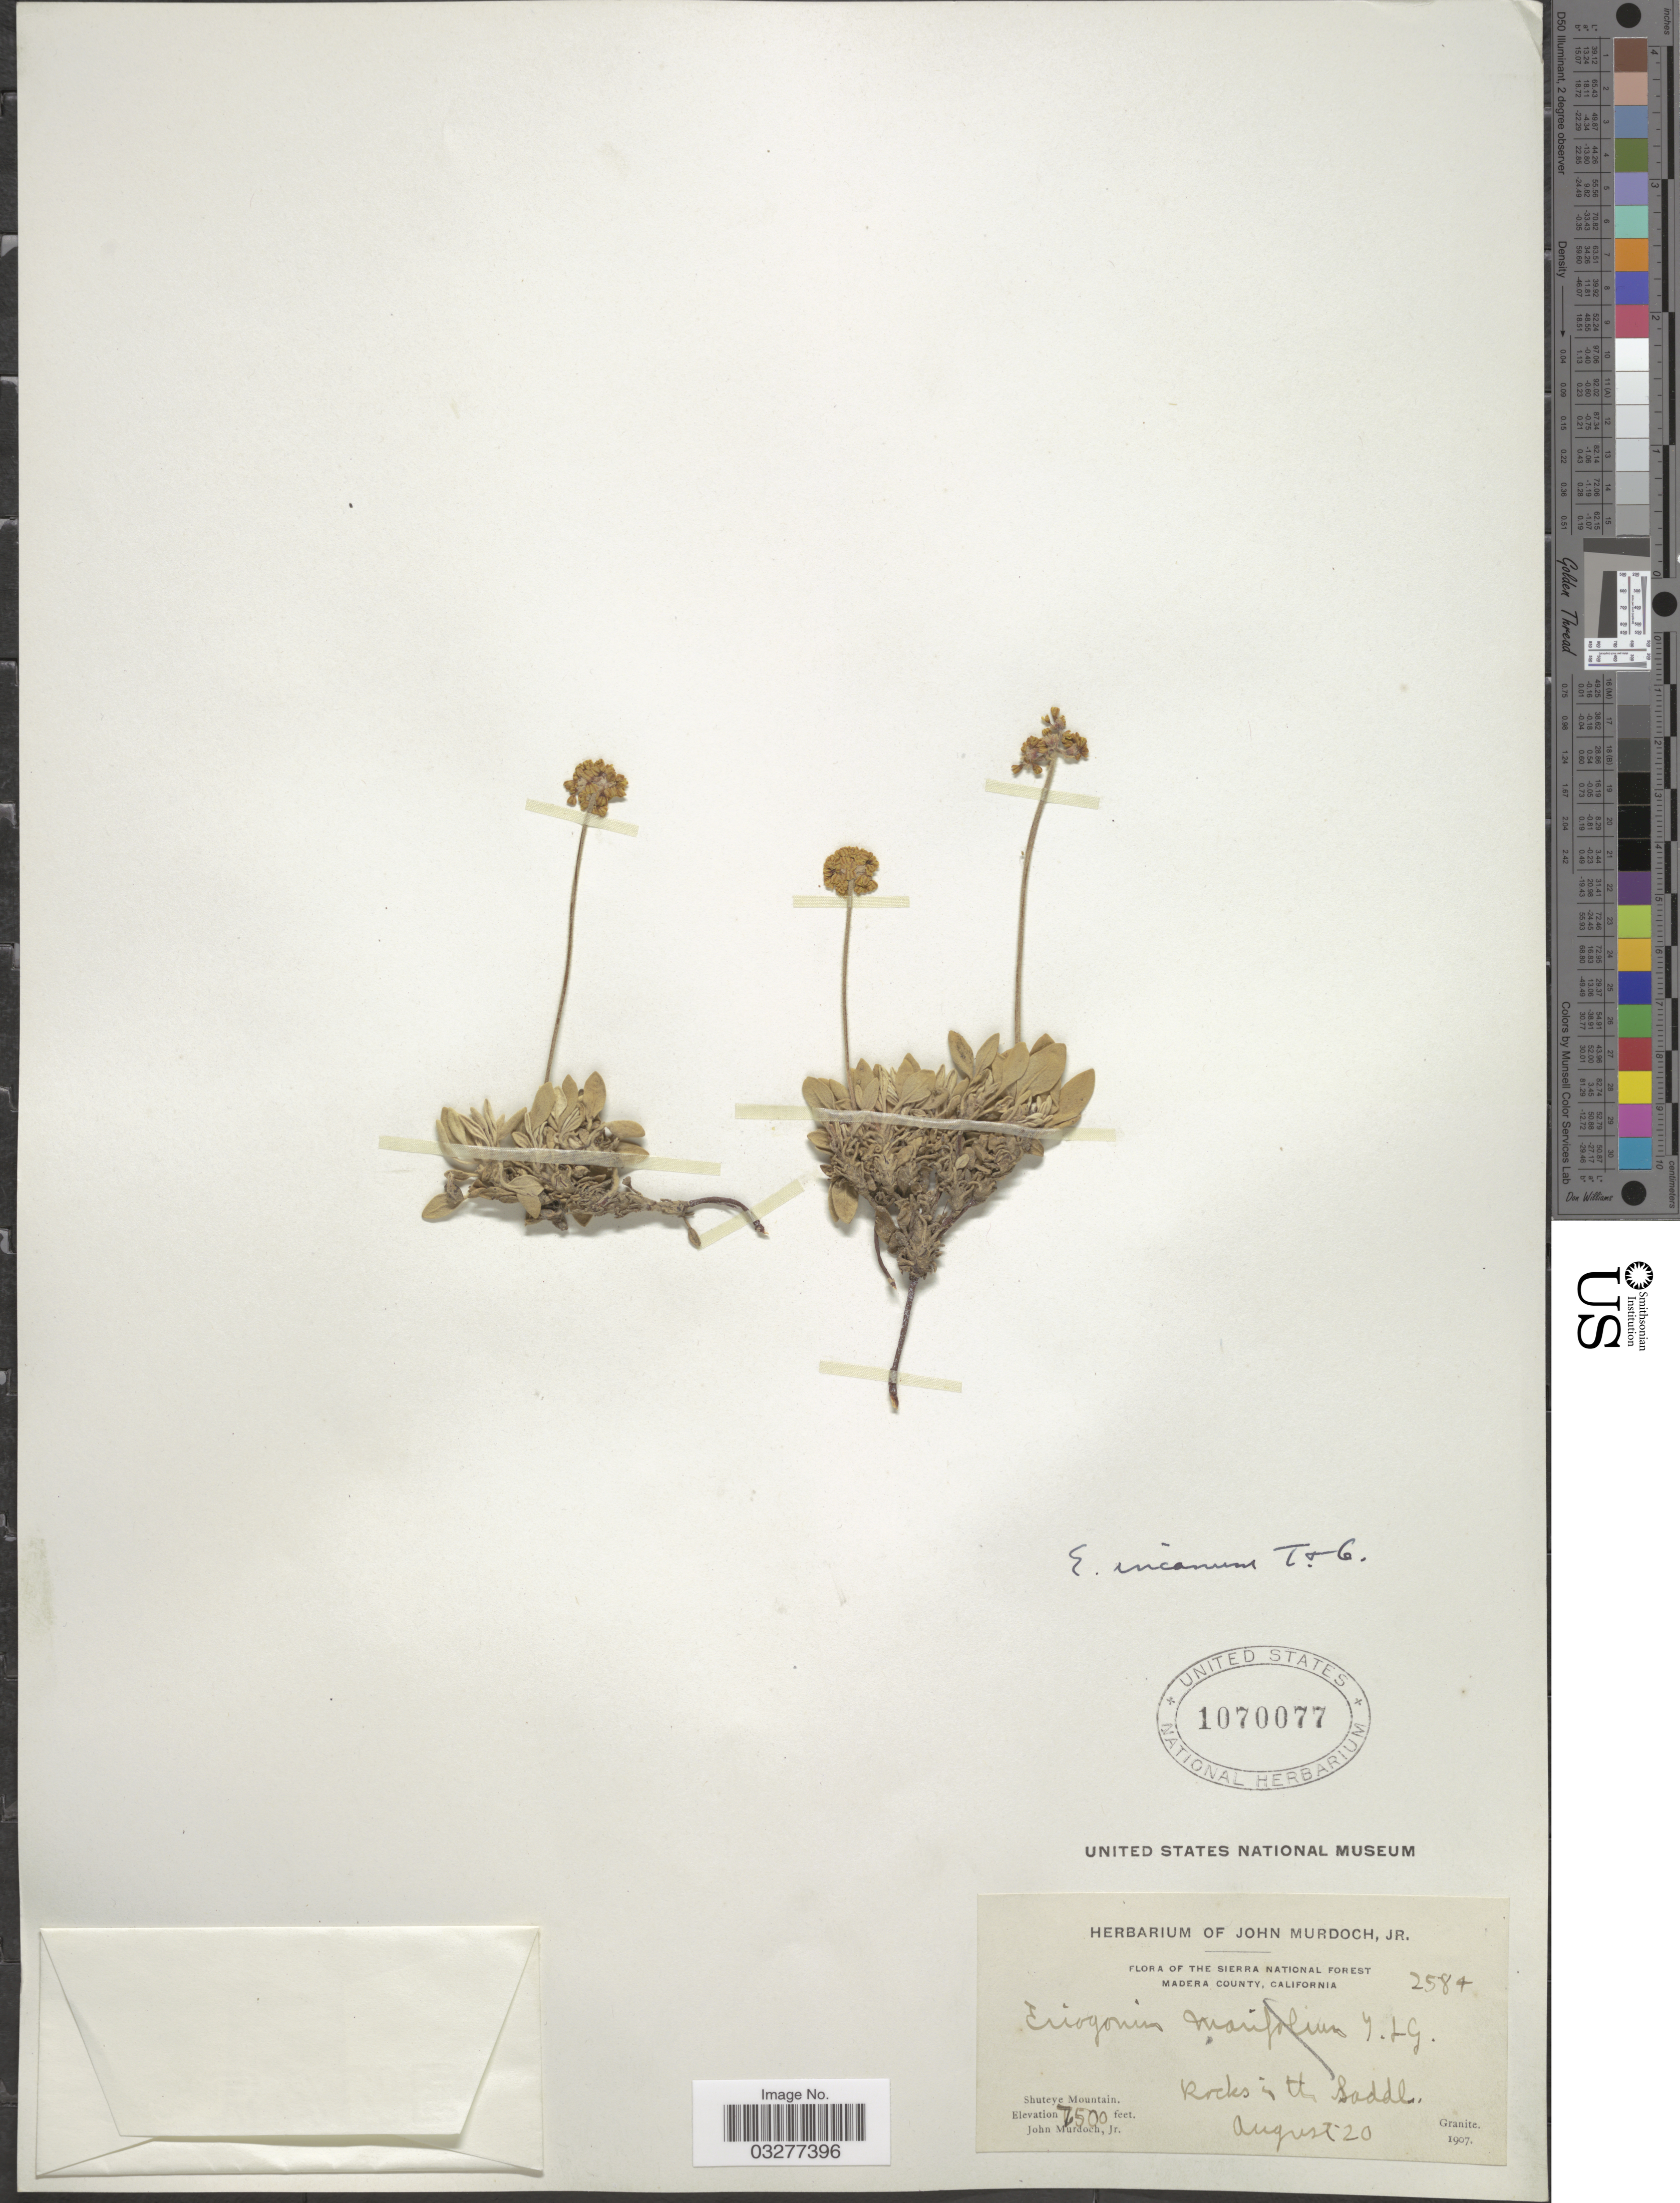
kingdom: Plantae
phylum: Tracheophyta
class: Magnoliopsida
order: Caryophyllales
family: Polygonaceae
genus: Eriogonum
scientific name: Eriogonum incanum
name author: Torr. & A. Gray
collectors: J. Murdoch Jr.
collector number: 2584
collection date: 1907-08-20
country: United States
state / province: California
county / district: Madera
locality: The Sierra National Forest. Madera County. Shuteye Mountain.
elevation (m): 1981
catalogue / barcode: US 1070077